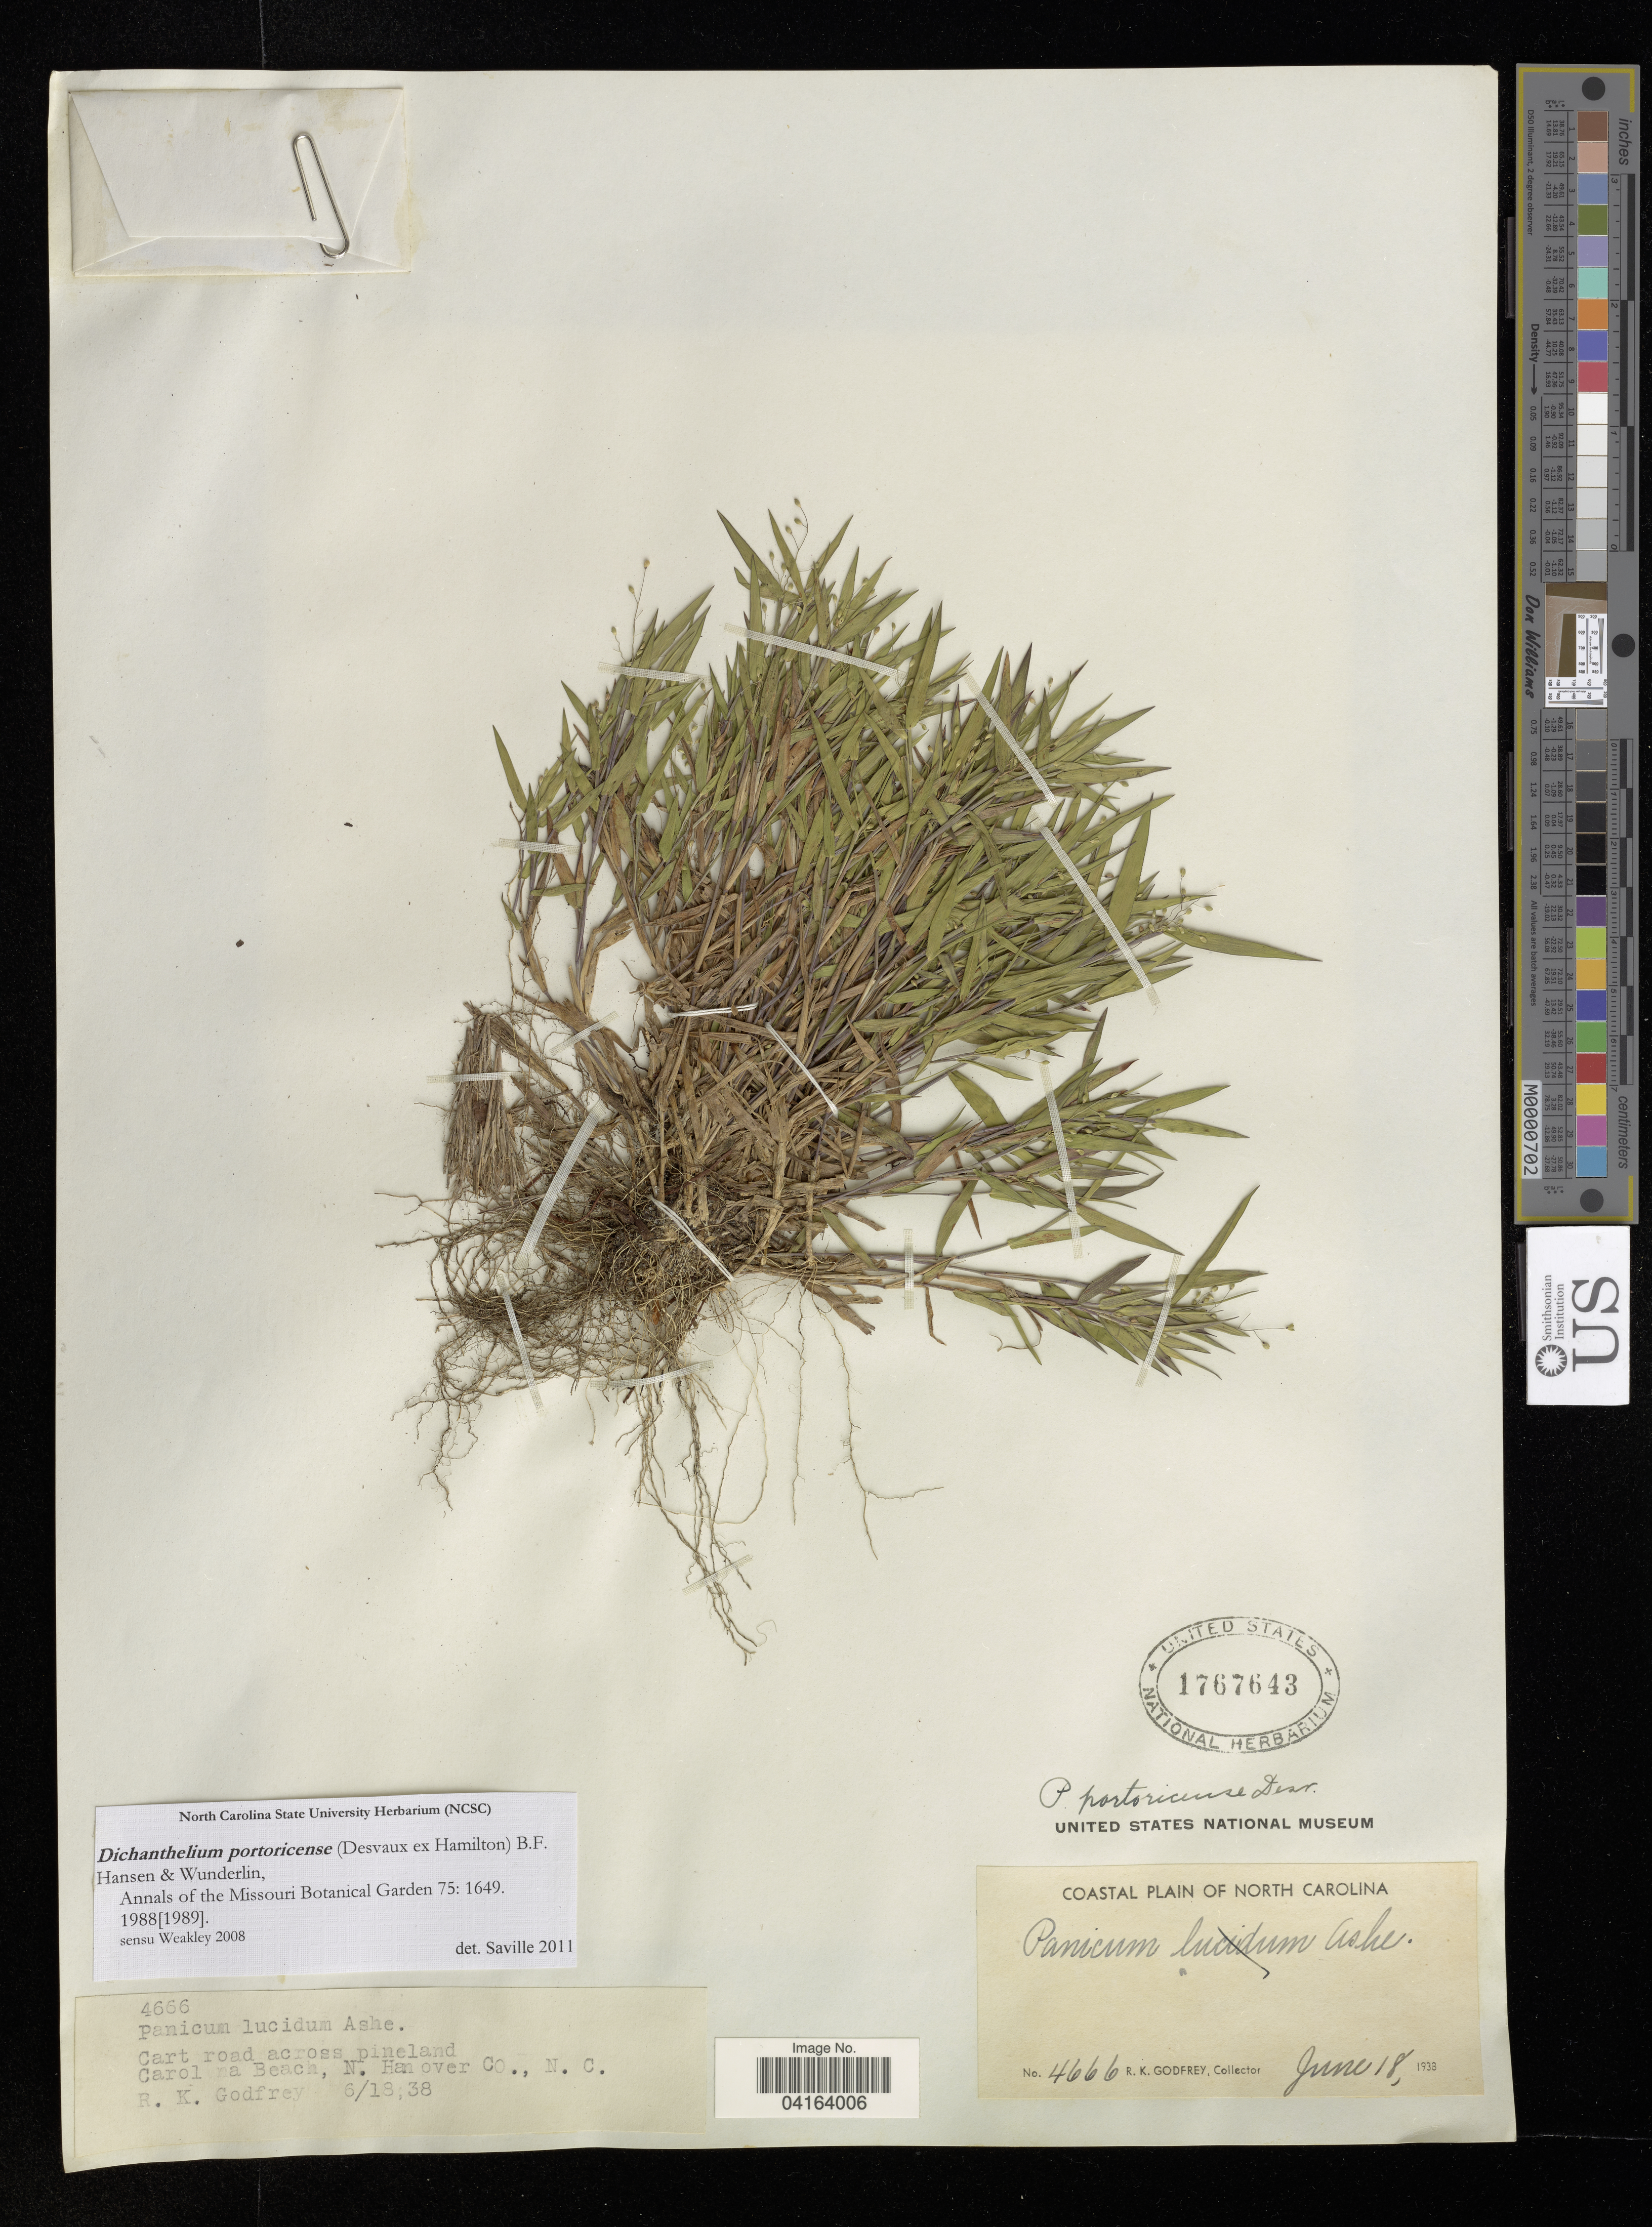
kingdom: Plantae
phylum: Tracheophyta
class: Liliopsida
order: Poales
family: Poaceae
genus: Dichanthelium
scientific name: Dichanthelium portoricense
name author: (Desv. ex Ham.) B.F. Hansen & Wunderlin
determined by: Saville, A. C., (NCSC), North Carolina State University (UNITED STATES)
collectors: R. K. Godfrey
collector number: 4666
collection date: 1938-06-18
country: United States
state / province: North Carolina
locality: Coastal Plain of North Carolina. Cart road across pineland Carolina Beach, N. Hanover Co.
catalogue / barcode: US 1767643